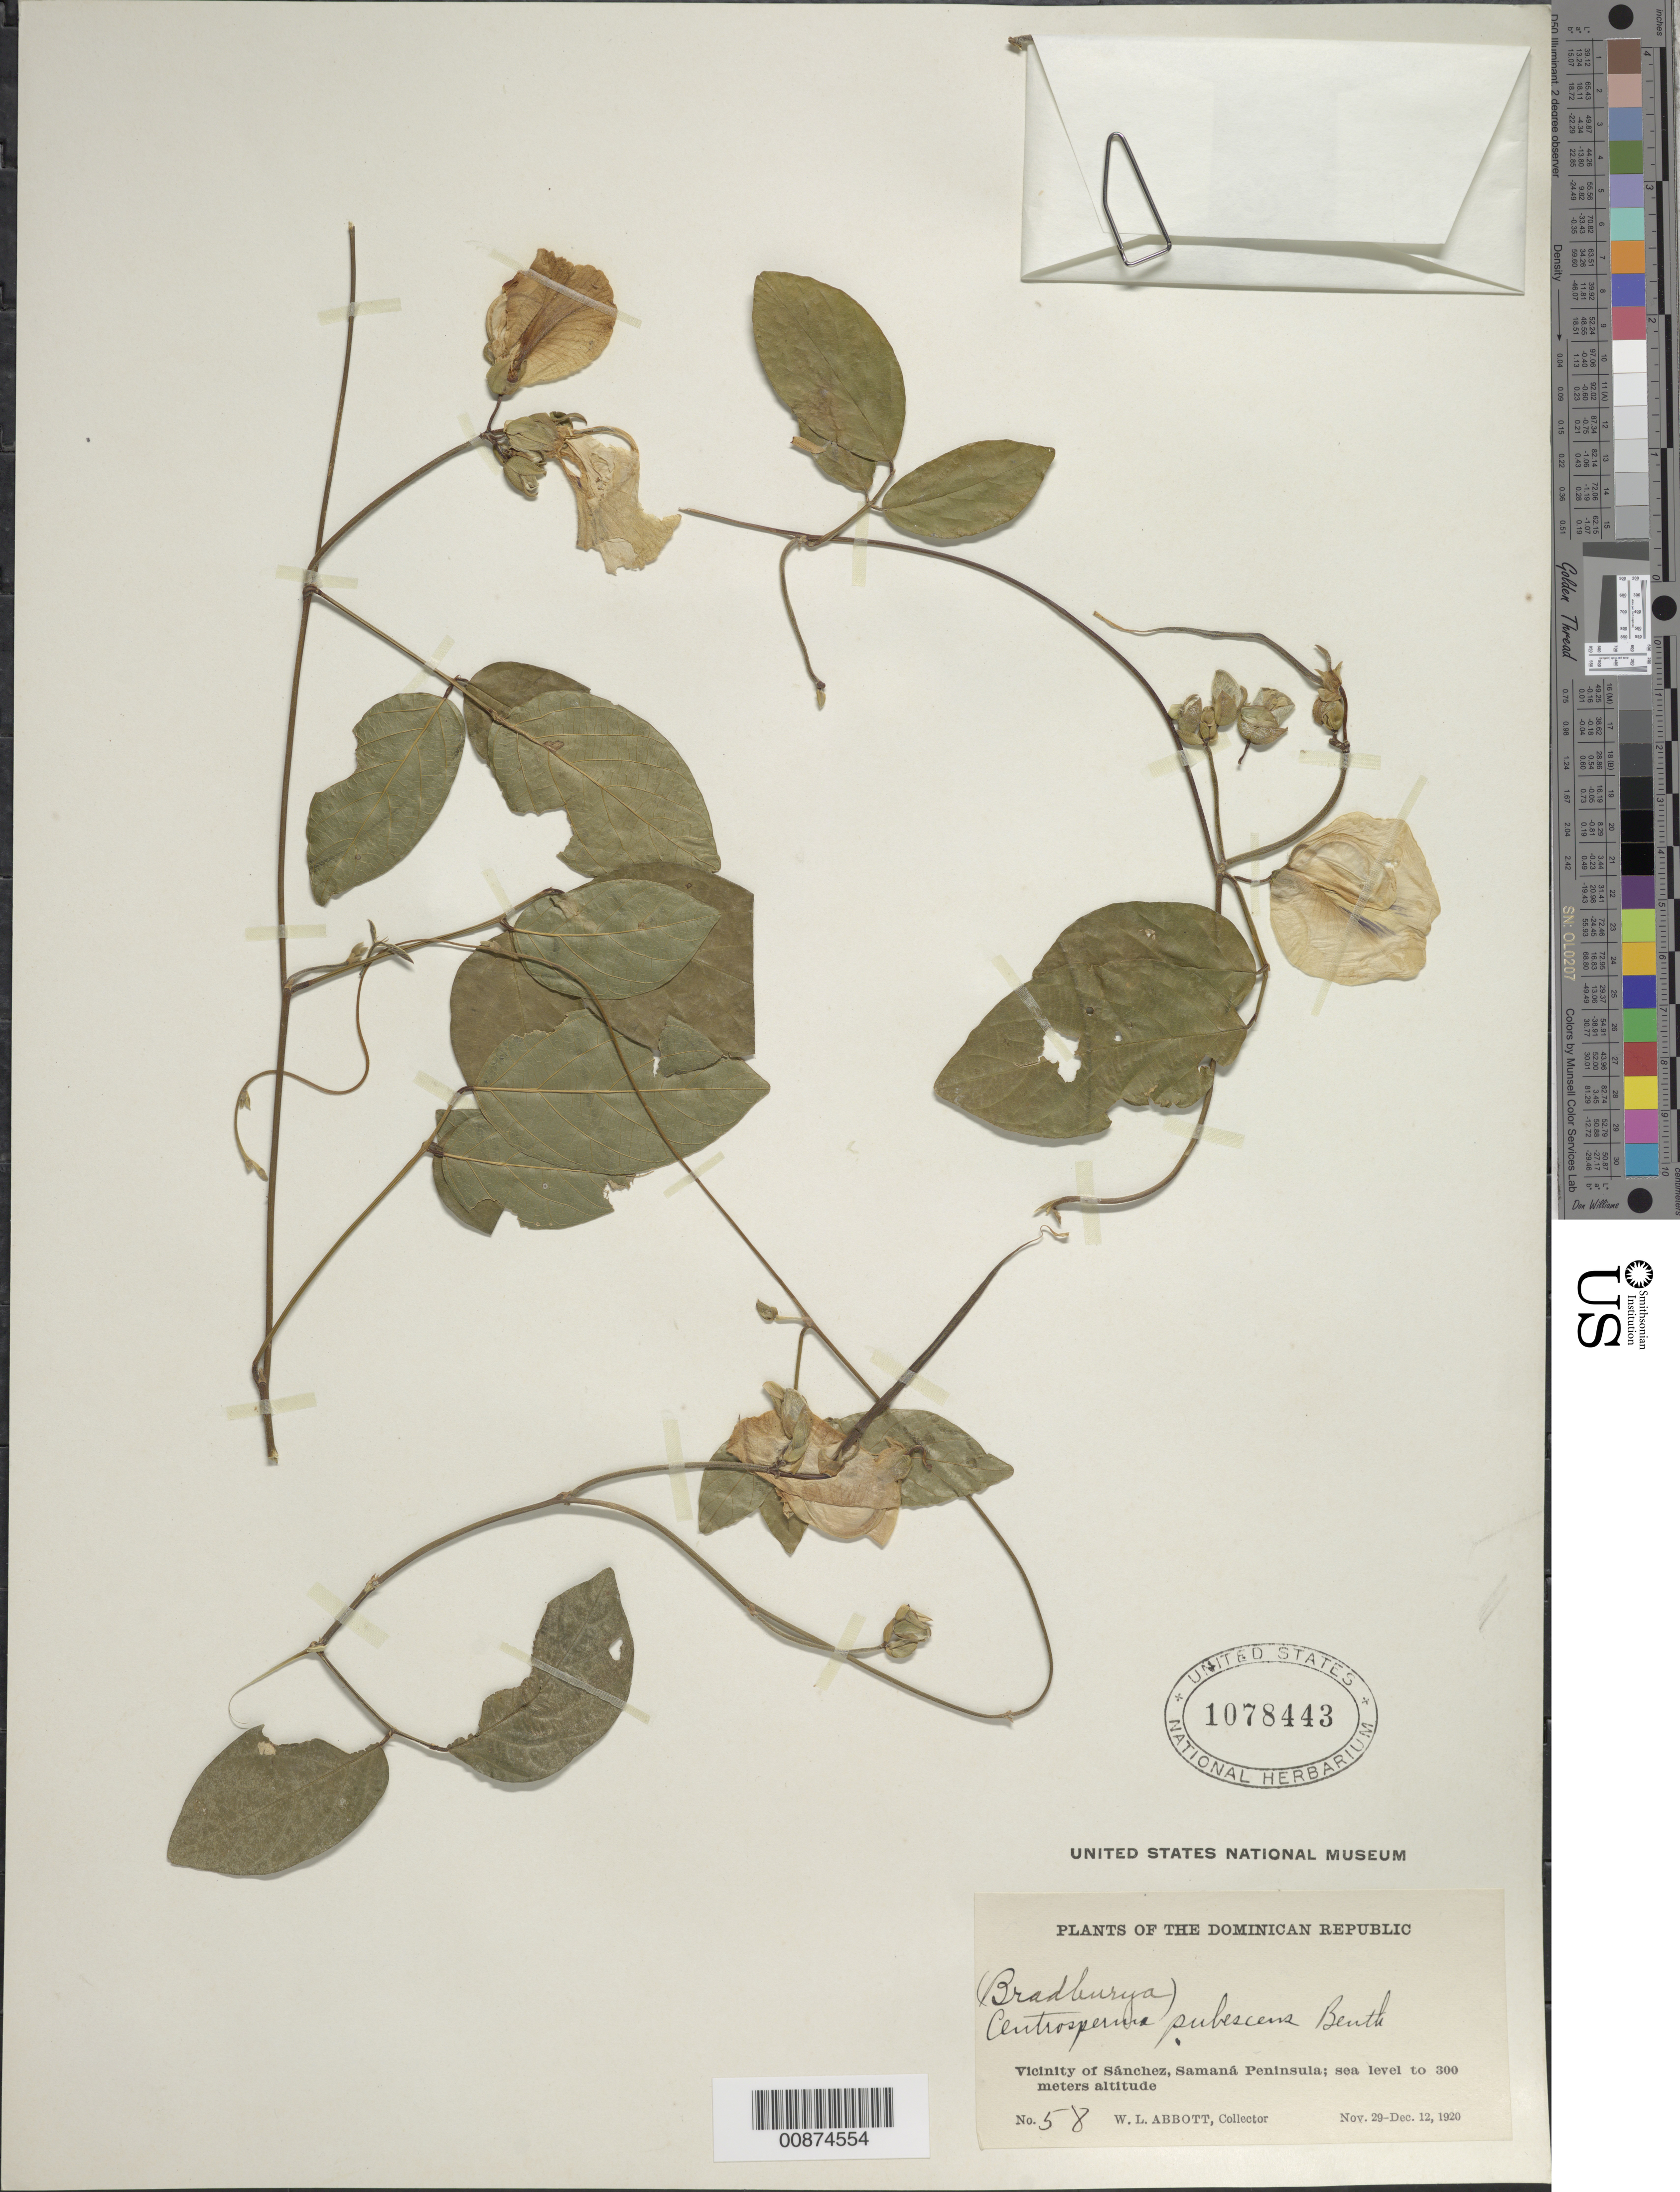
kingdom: Plantae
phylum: Tracheophyta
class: Magnoliopsida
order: Fabales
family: Fabaceae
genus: Centrosema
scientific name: Centrosema pubescens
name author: Benth.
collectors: W. L. Abbott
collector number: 58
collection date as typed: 29 Nov 1920 to 12 Dec 1920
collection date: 1920-11-29/1920-12-12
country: Dominican Republic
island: Hispaniola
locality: Vicinity of Sánchez, Samaná Peninsula.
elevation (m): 0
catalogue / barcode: US 1078443